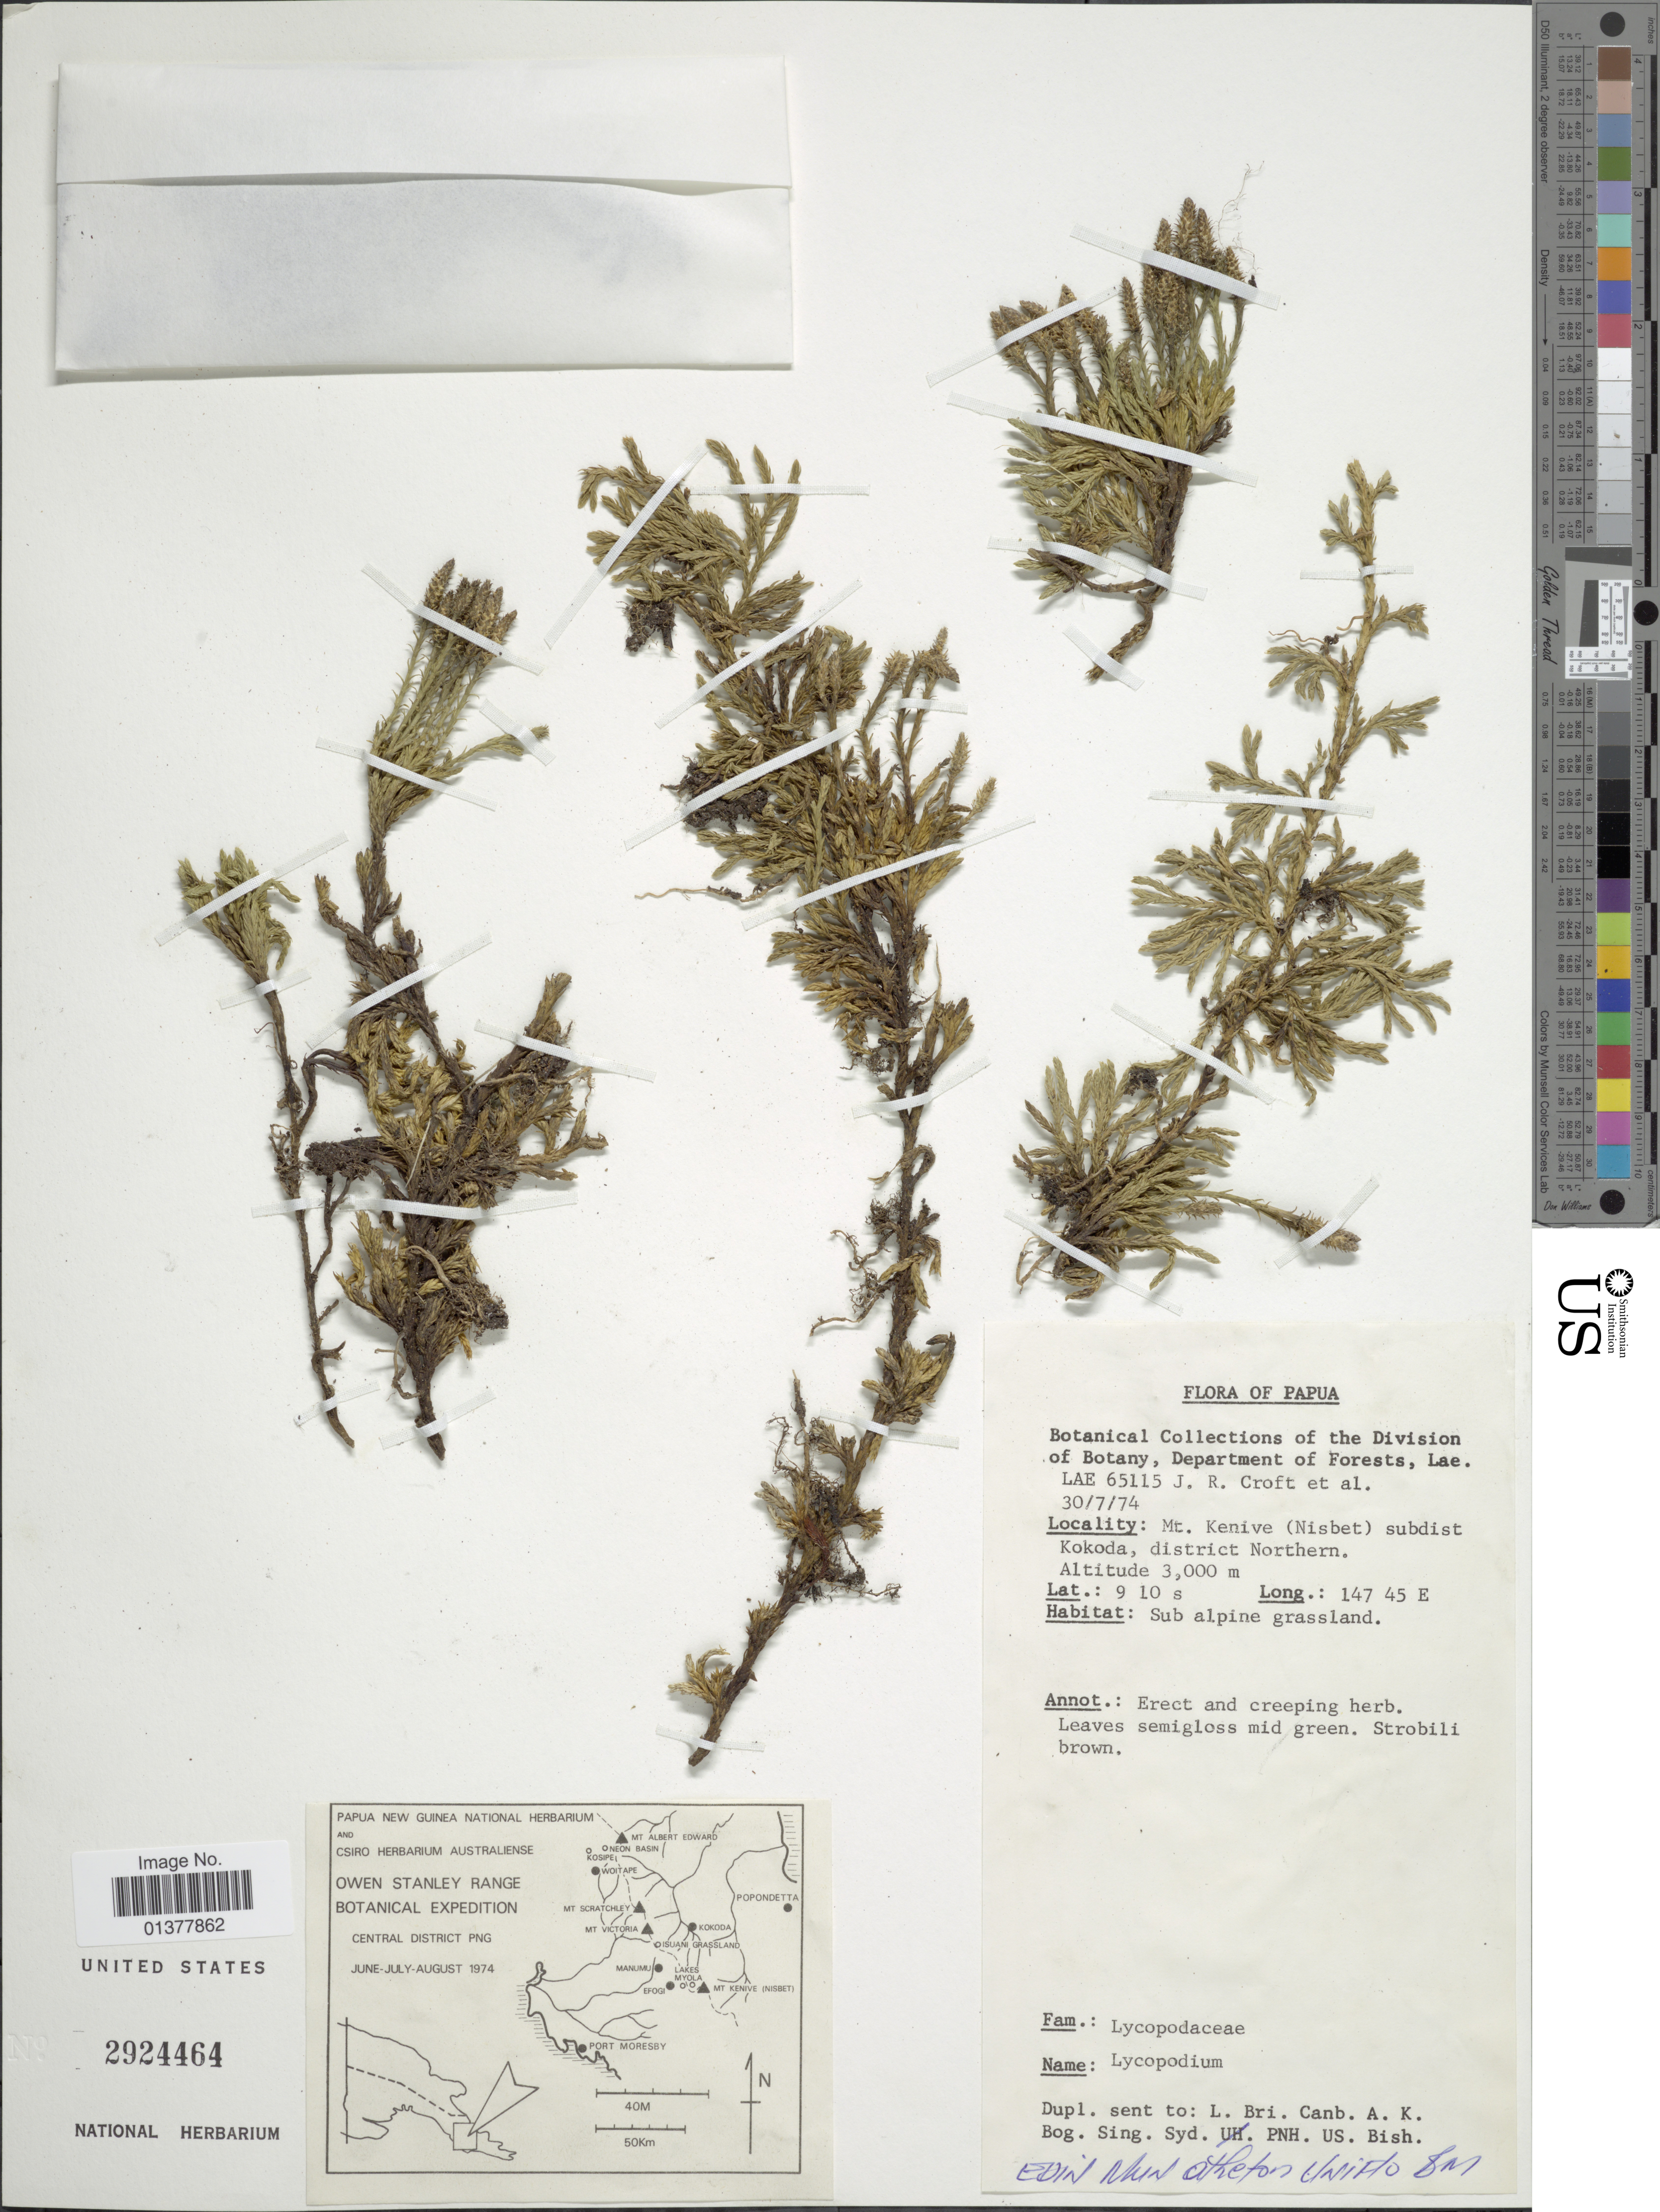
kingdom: Plantae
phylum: Tracheophyta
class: Lycopodiopsida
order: Lycopodiales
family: Lycopodiaceae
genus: Diphasiastrum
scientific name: Diphasiastrum wightianum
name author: (Wall. ex Hook. & Grev.) Holub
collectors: J. R. Croft & et al.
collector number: LAE65115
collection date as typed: Transcribed d/m/y: 30/7/74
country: Papua New Guinea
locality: Mt. Kenive(Nisbet) subdist. Kokoda, district Northern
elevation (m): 3000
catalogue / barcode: US 2924464